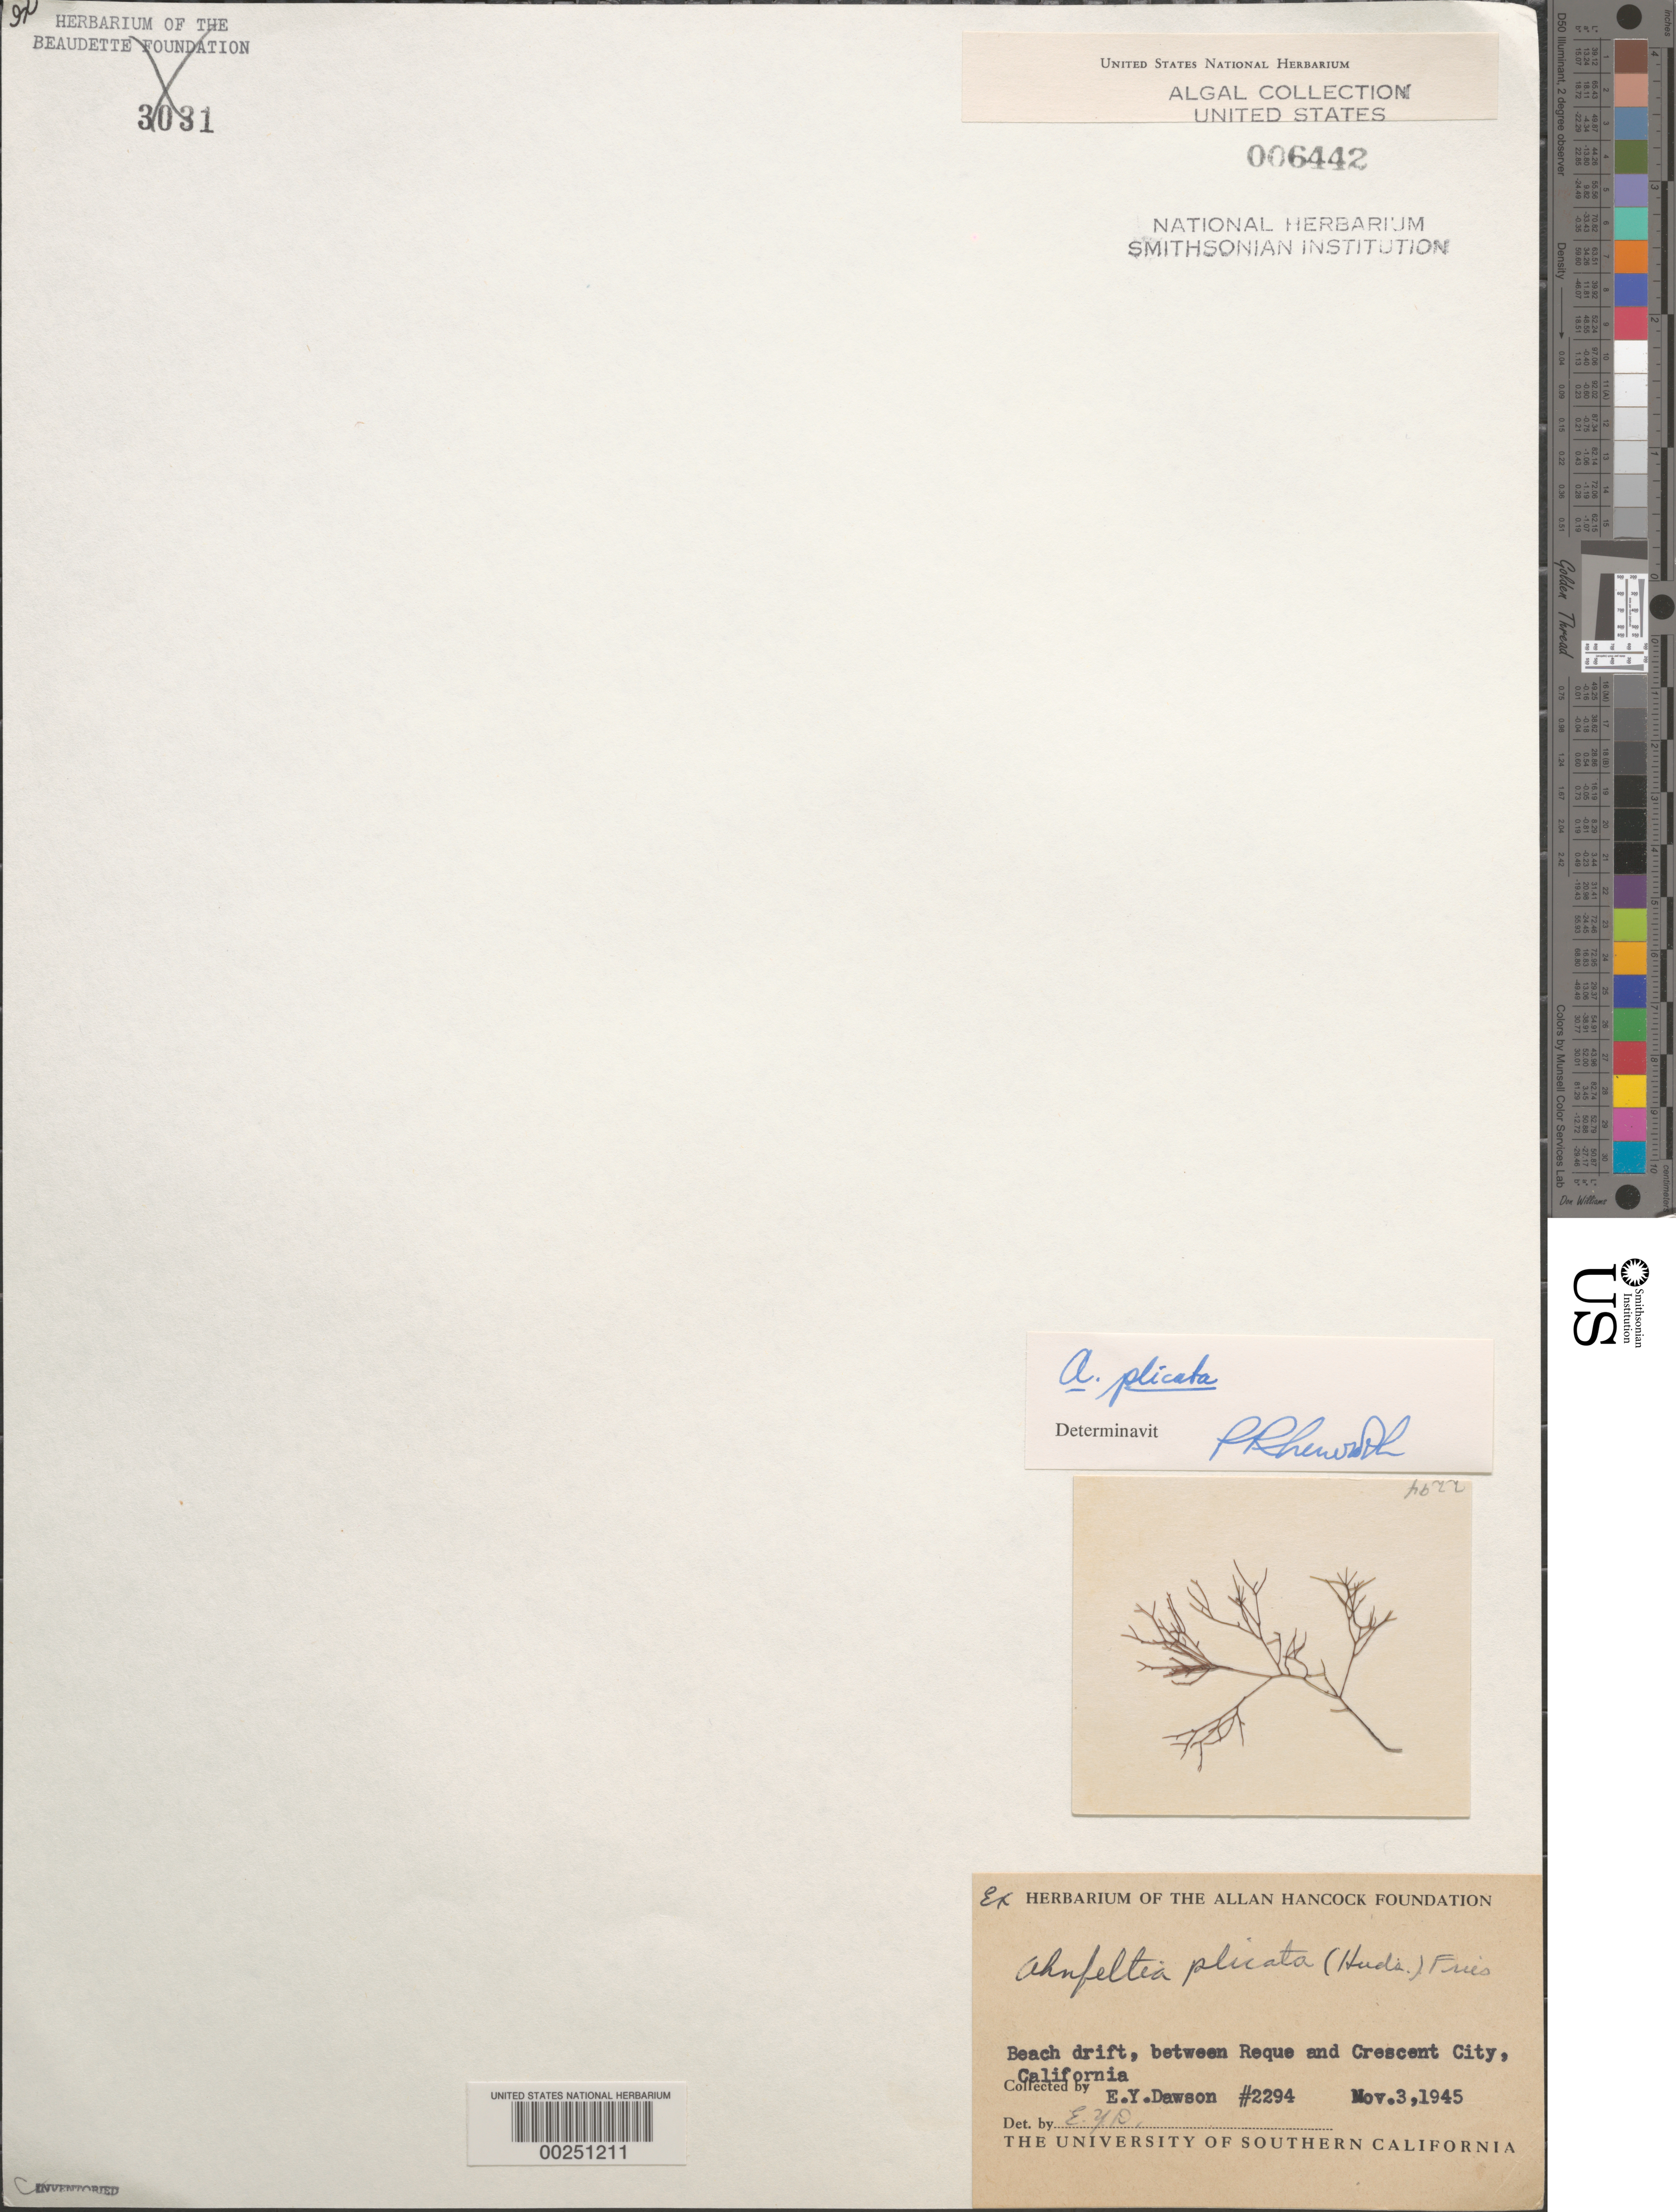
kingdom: Plantae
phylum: Rhodophyta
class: Florideophyceae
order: Ahnfeltiales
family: Ahnfeltiaceae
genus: Ahnfeltia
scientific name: Ahnfeltia plicata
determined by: Newroth, P. R.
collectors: E. Y. Dawson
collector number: EYD 2294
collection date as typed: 03 Nov 1945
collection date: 1945-11-03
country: United States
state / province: California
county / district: Del Norte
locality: Between Reque and Crescent City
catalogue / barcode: US 6442